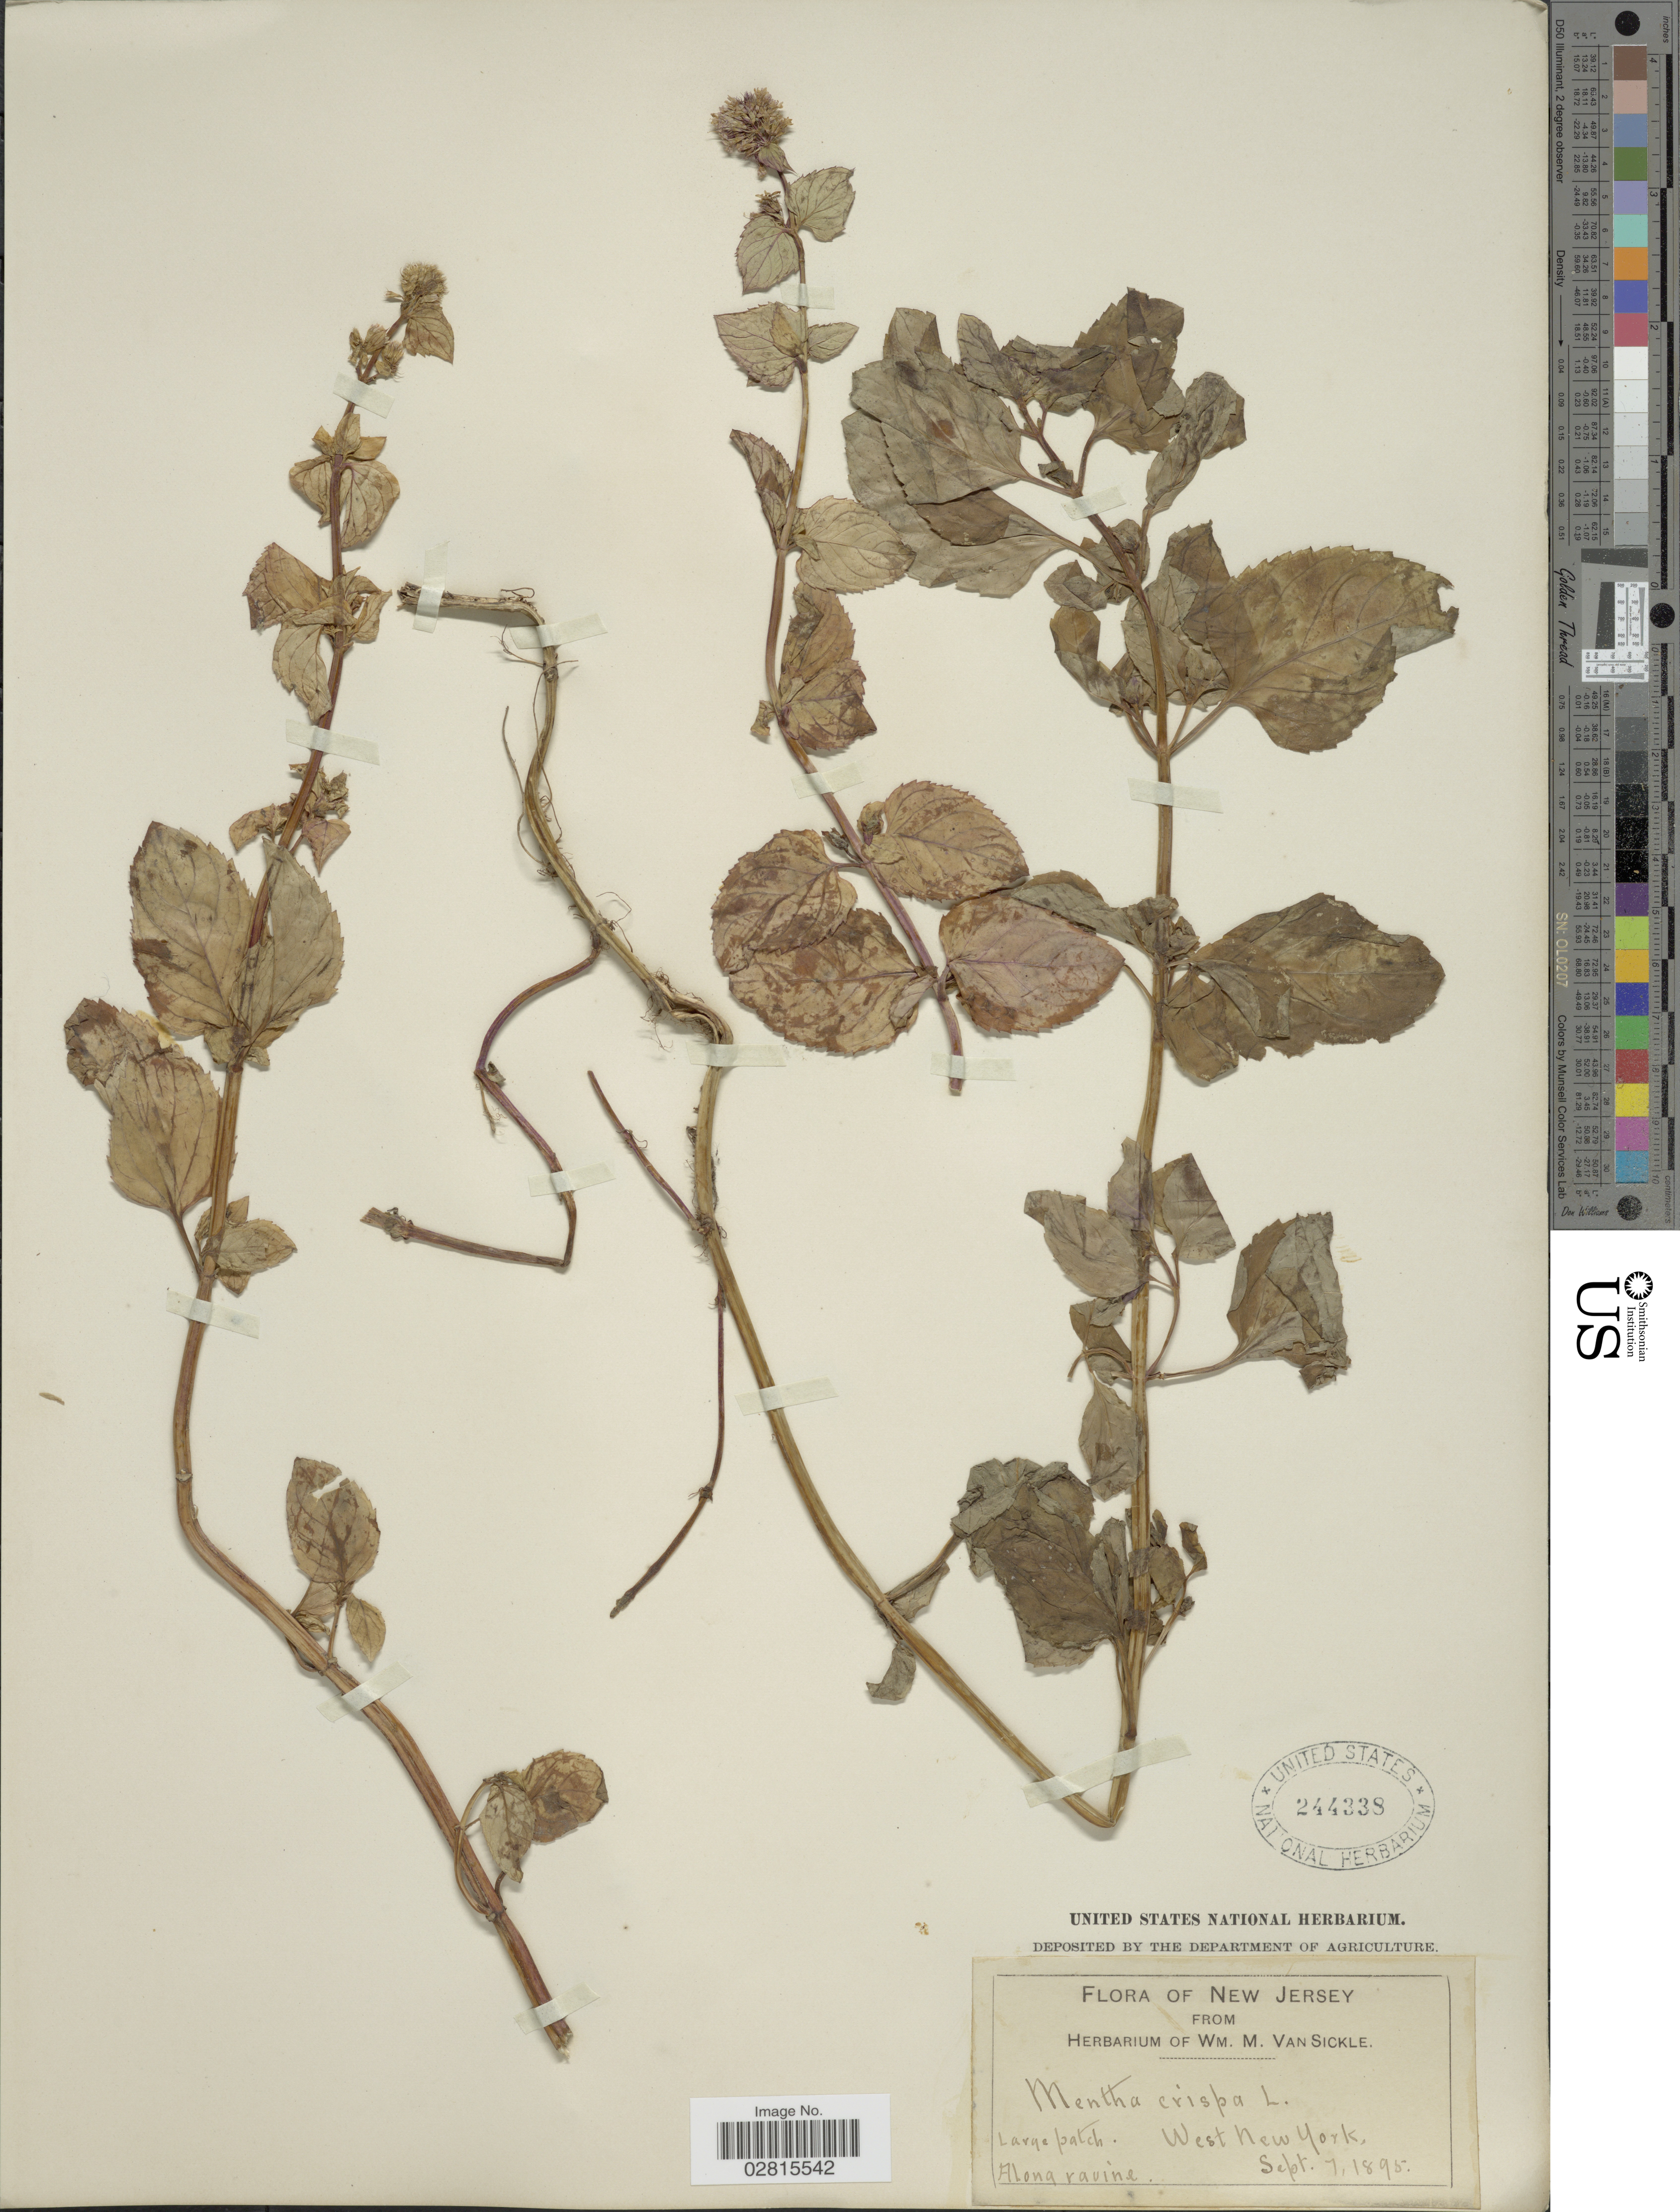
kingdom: Plantae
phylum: Tracheophyta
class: Magnoliopsida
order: Lamiales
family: Lamiaceae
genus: Mentha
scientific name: Mentha crispa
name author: L.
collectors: ex herb. Wm. M. Van Sickle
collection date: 1895-09-07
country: United States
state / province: New Jersey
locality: West New York, along ravine.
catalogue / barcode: US 244338